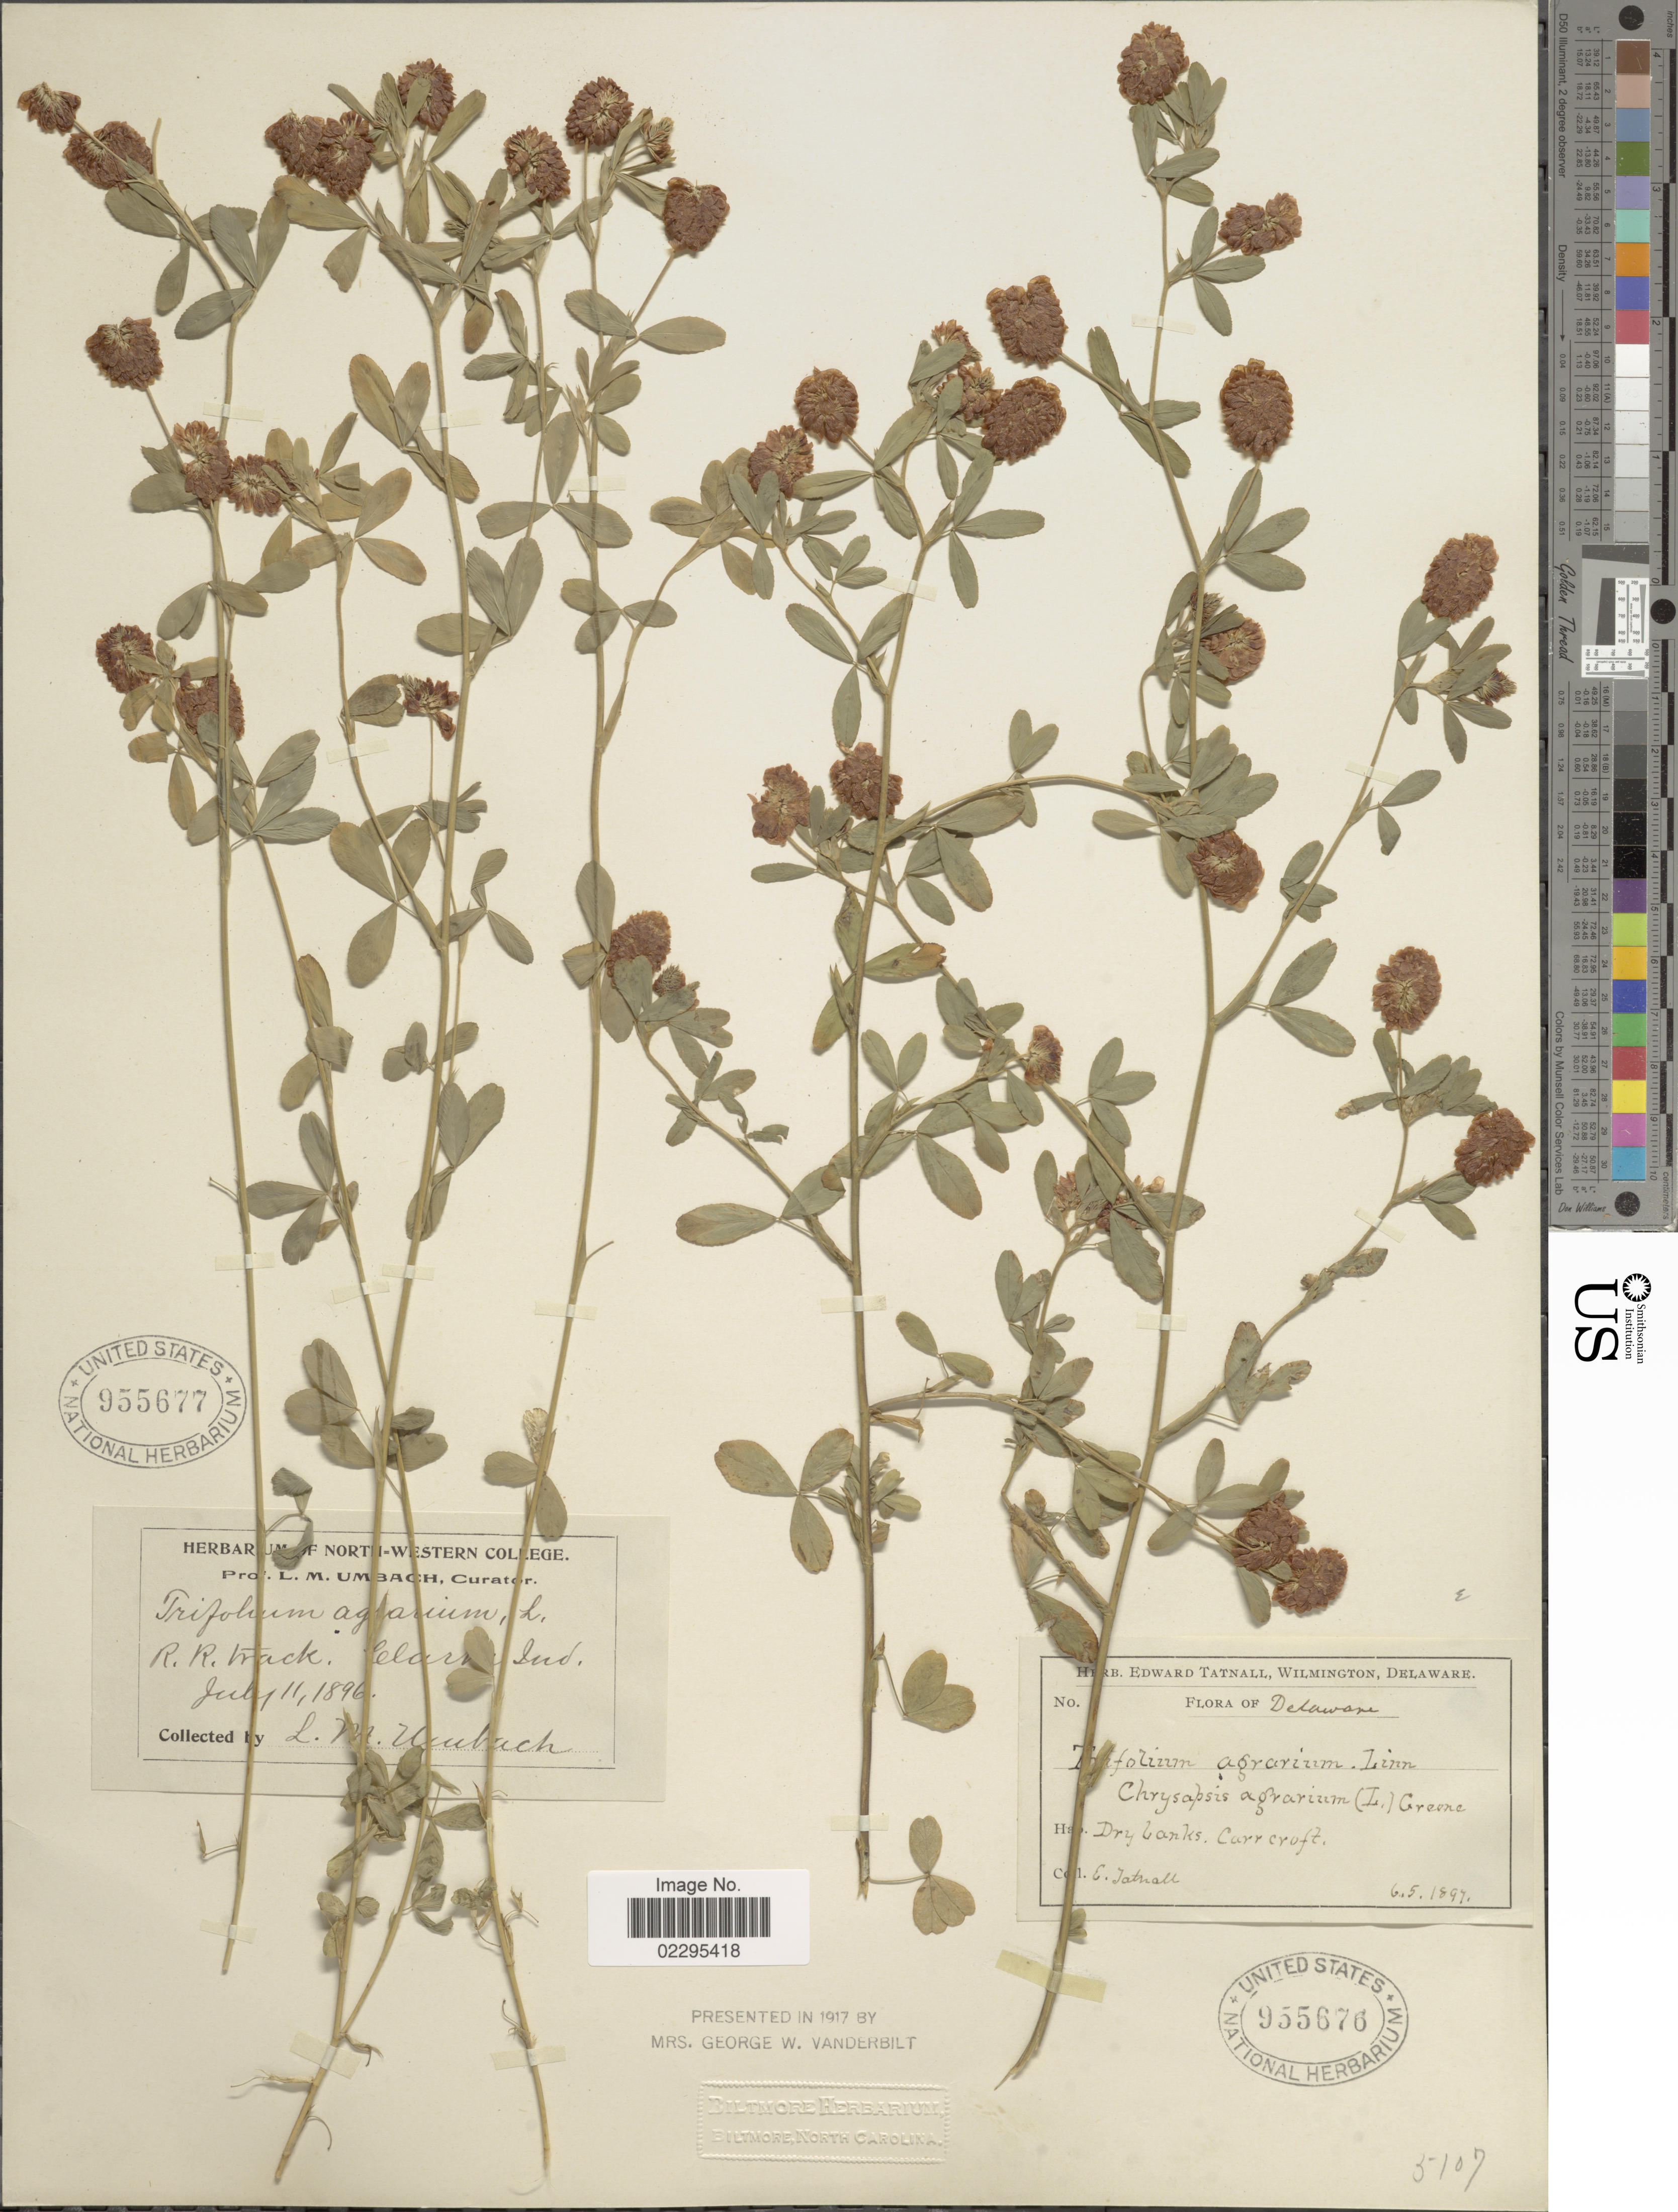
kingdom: Plantae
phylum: Tracheophyta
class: Magnoliopsida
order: Fabales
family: Fabaceae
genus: Trifolium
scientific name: Trifolium agrarium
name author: L.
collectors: E. Tatnall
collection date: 1897-06-05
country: United States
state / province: Delaware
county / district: New Castle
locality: Carrcroft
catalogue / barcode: US 955676